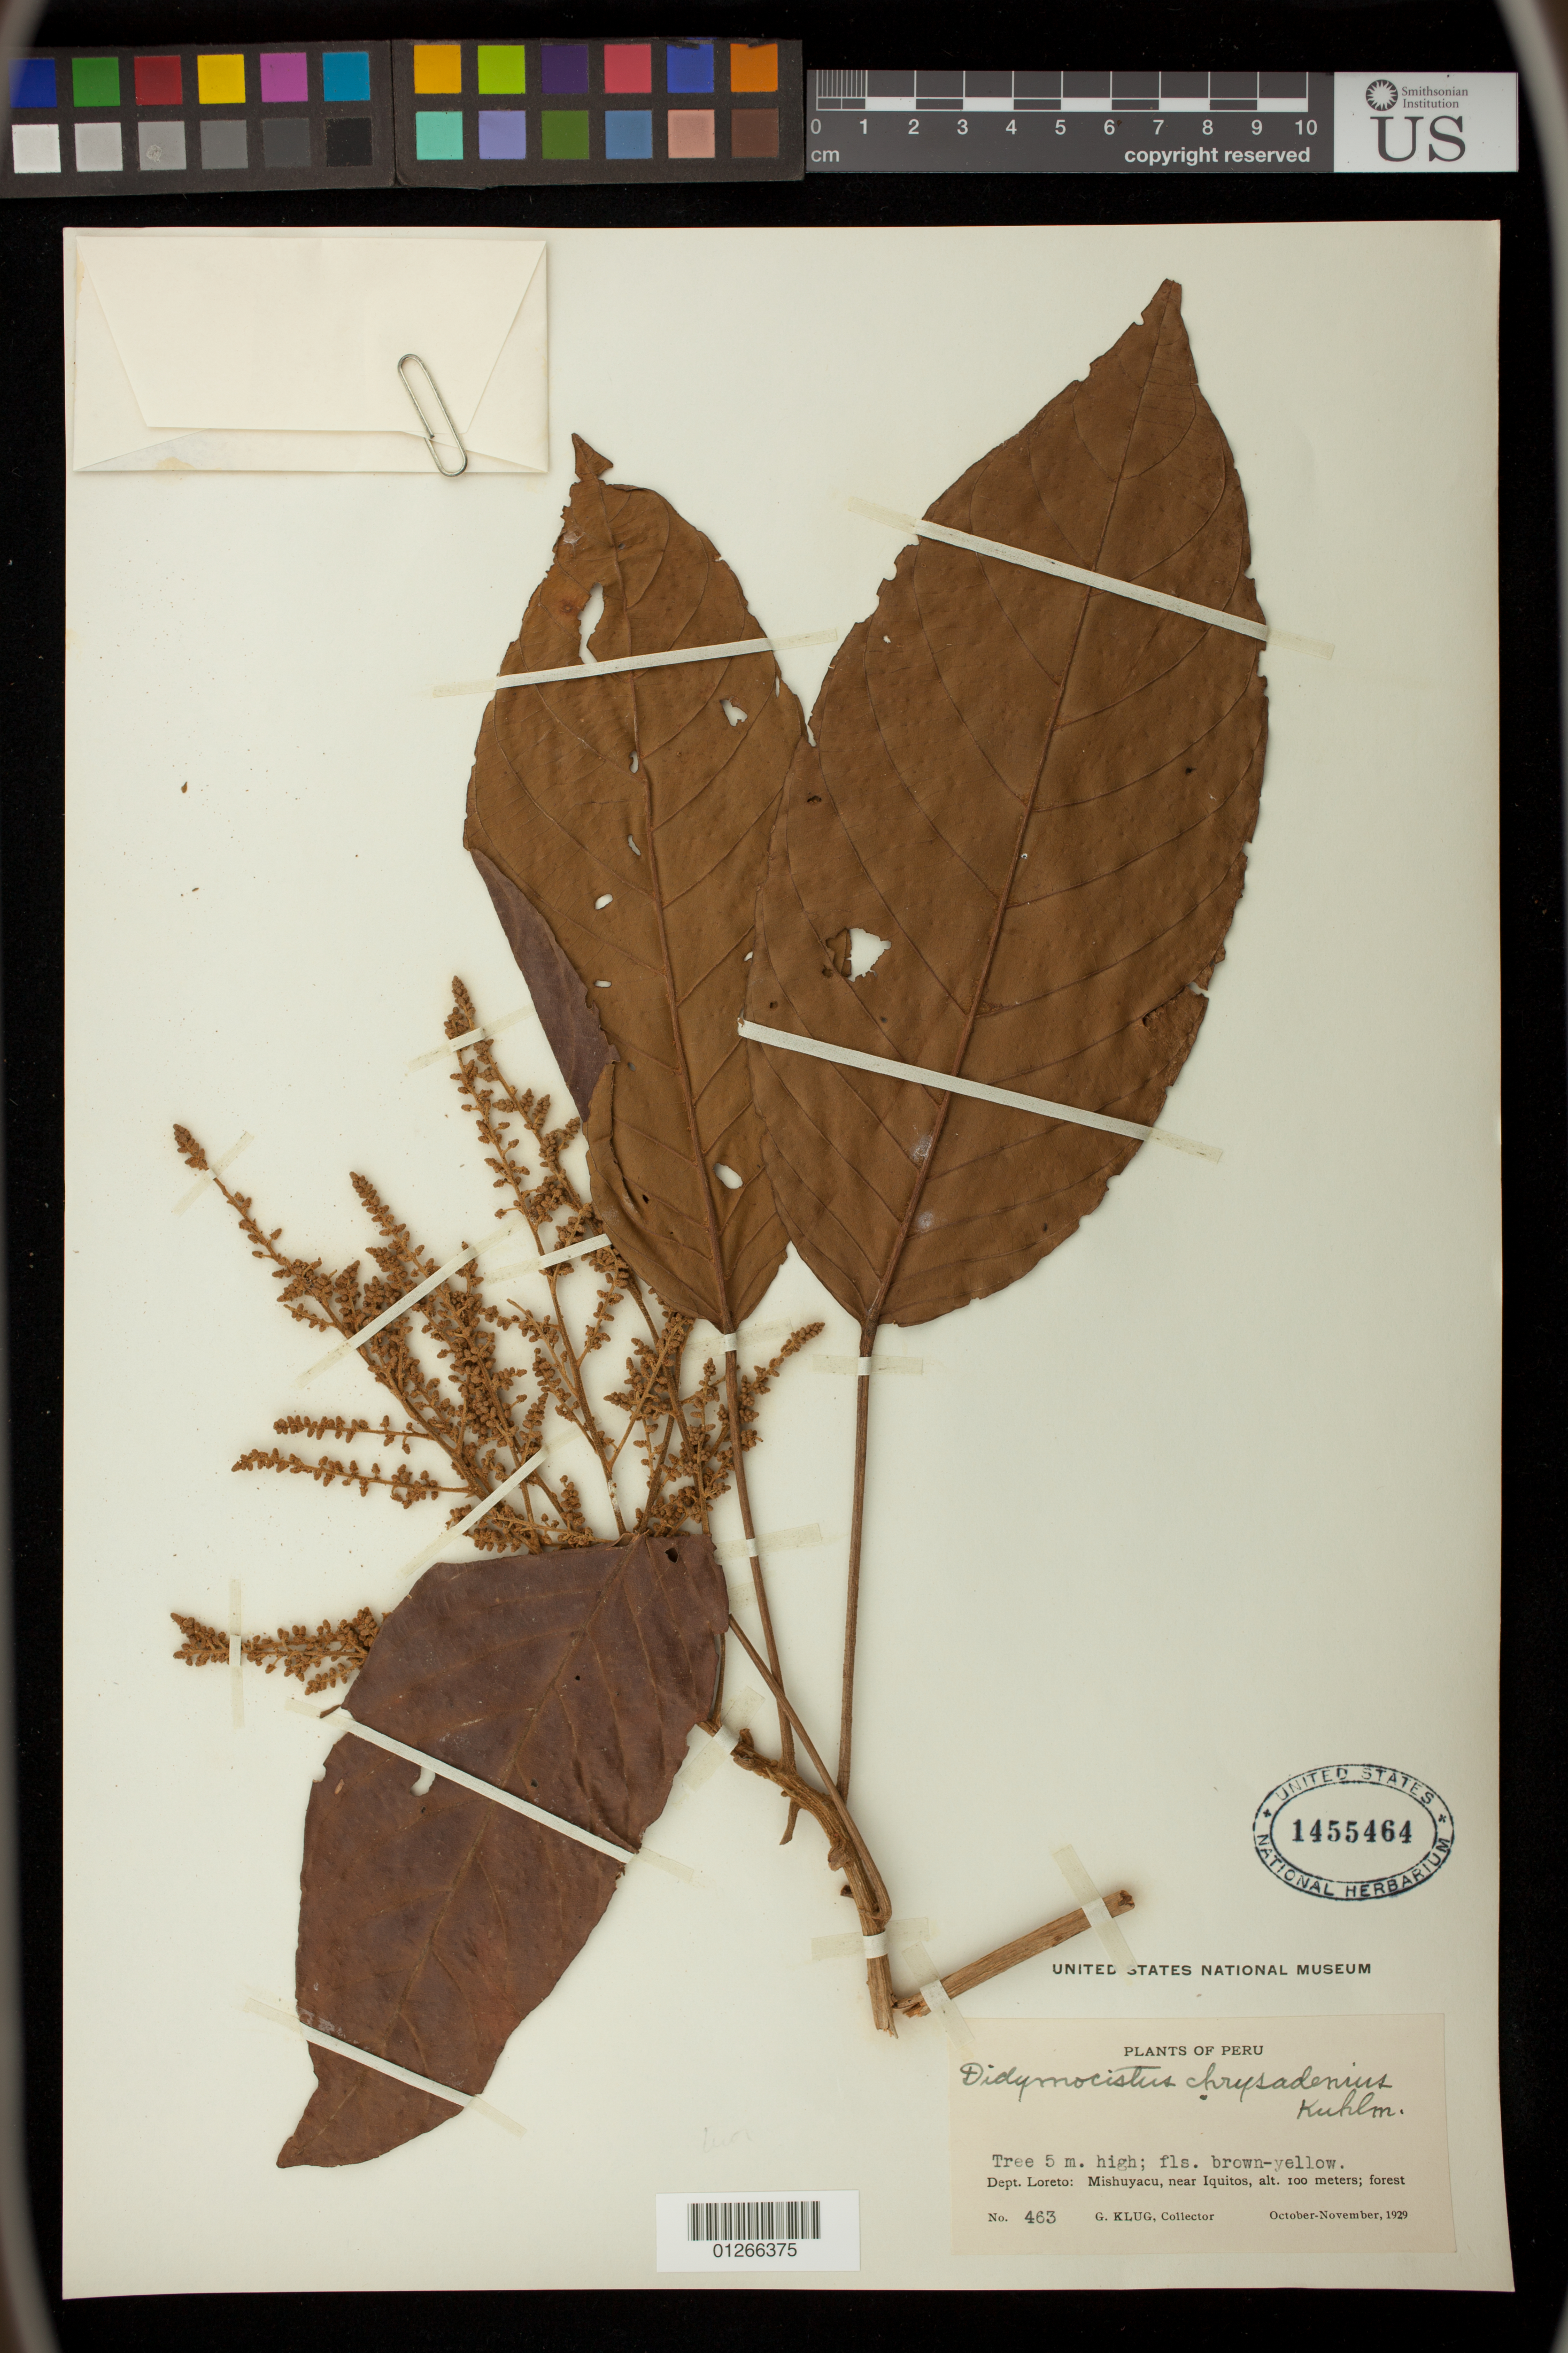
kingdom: Plantae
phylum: Tracheophyta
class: Magnoliopsida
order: Malpighiales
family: Phyllanthaceae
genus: Didymocistus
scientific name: Didymocistus chrysadenius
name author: Kuhlm.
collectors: G. Klug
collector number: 463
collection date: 1929-10/1929-11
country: Peru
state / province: Loreto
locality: Mishuyacu, near Iquitos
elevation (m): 100